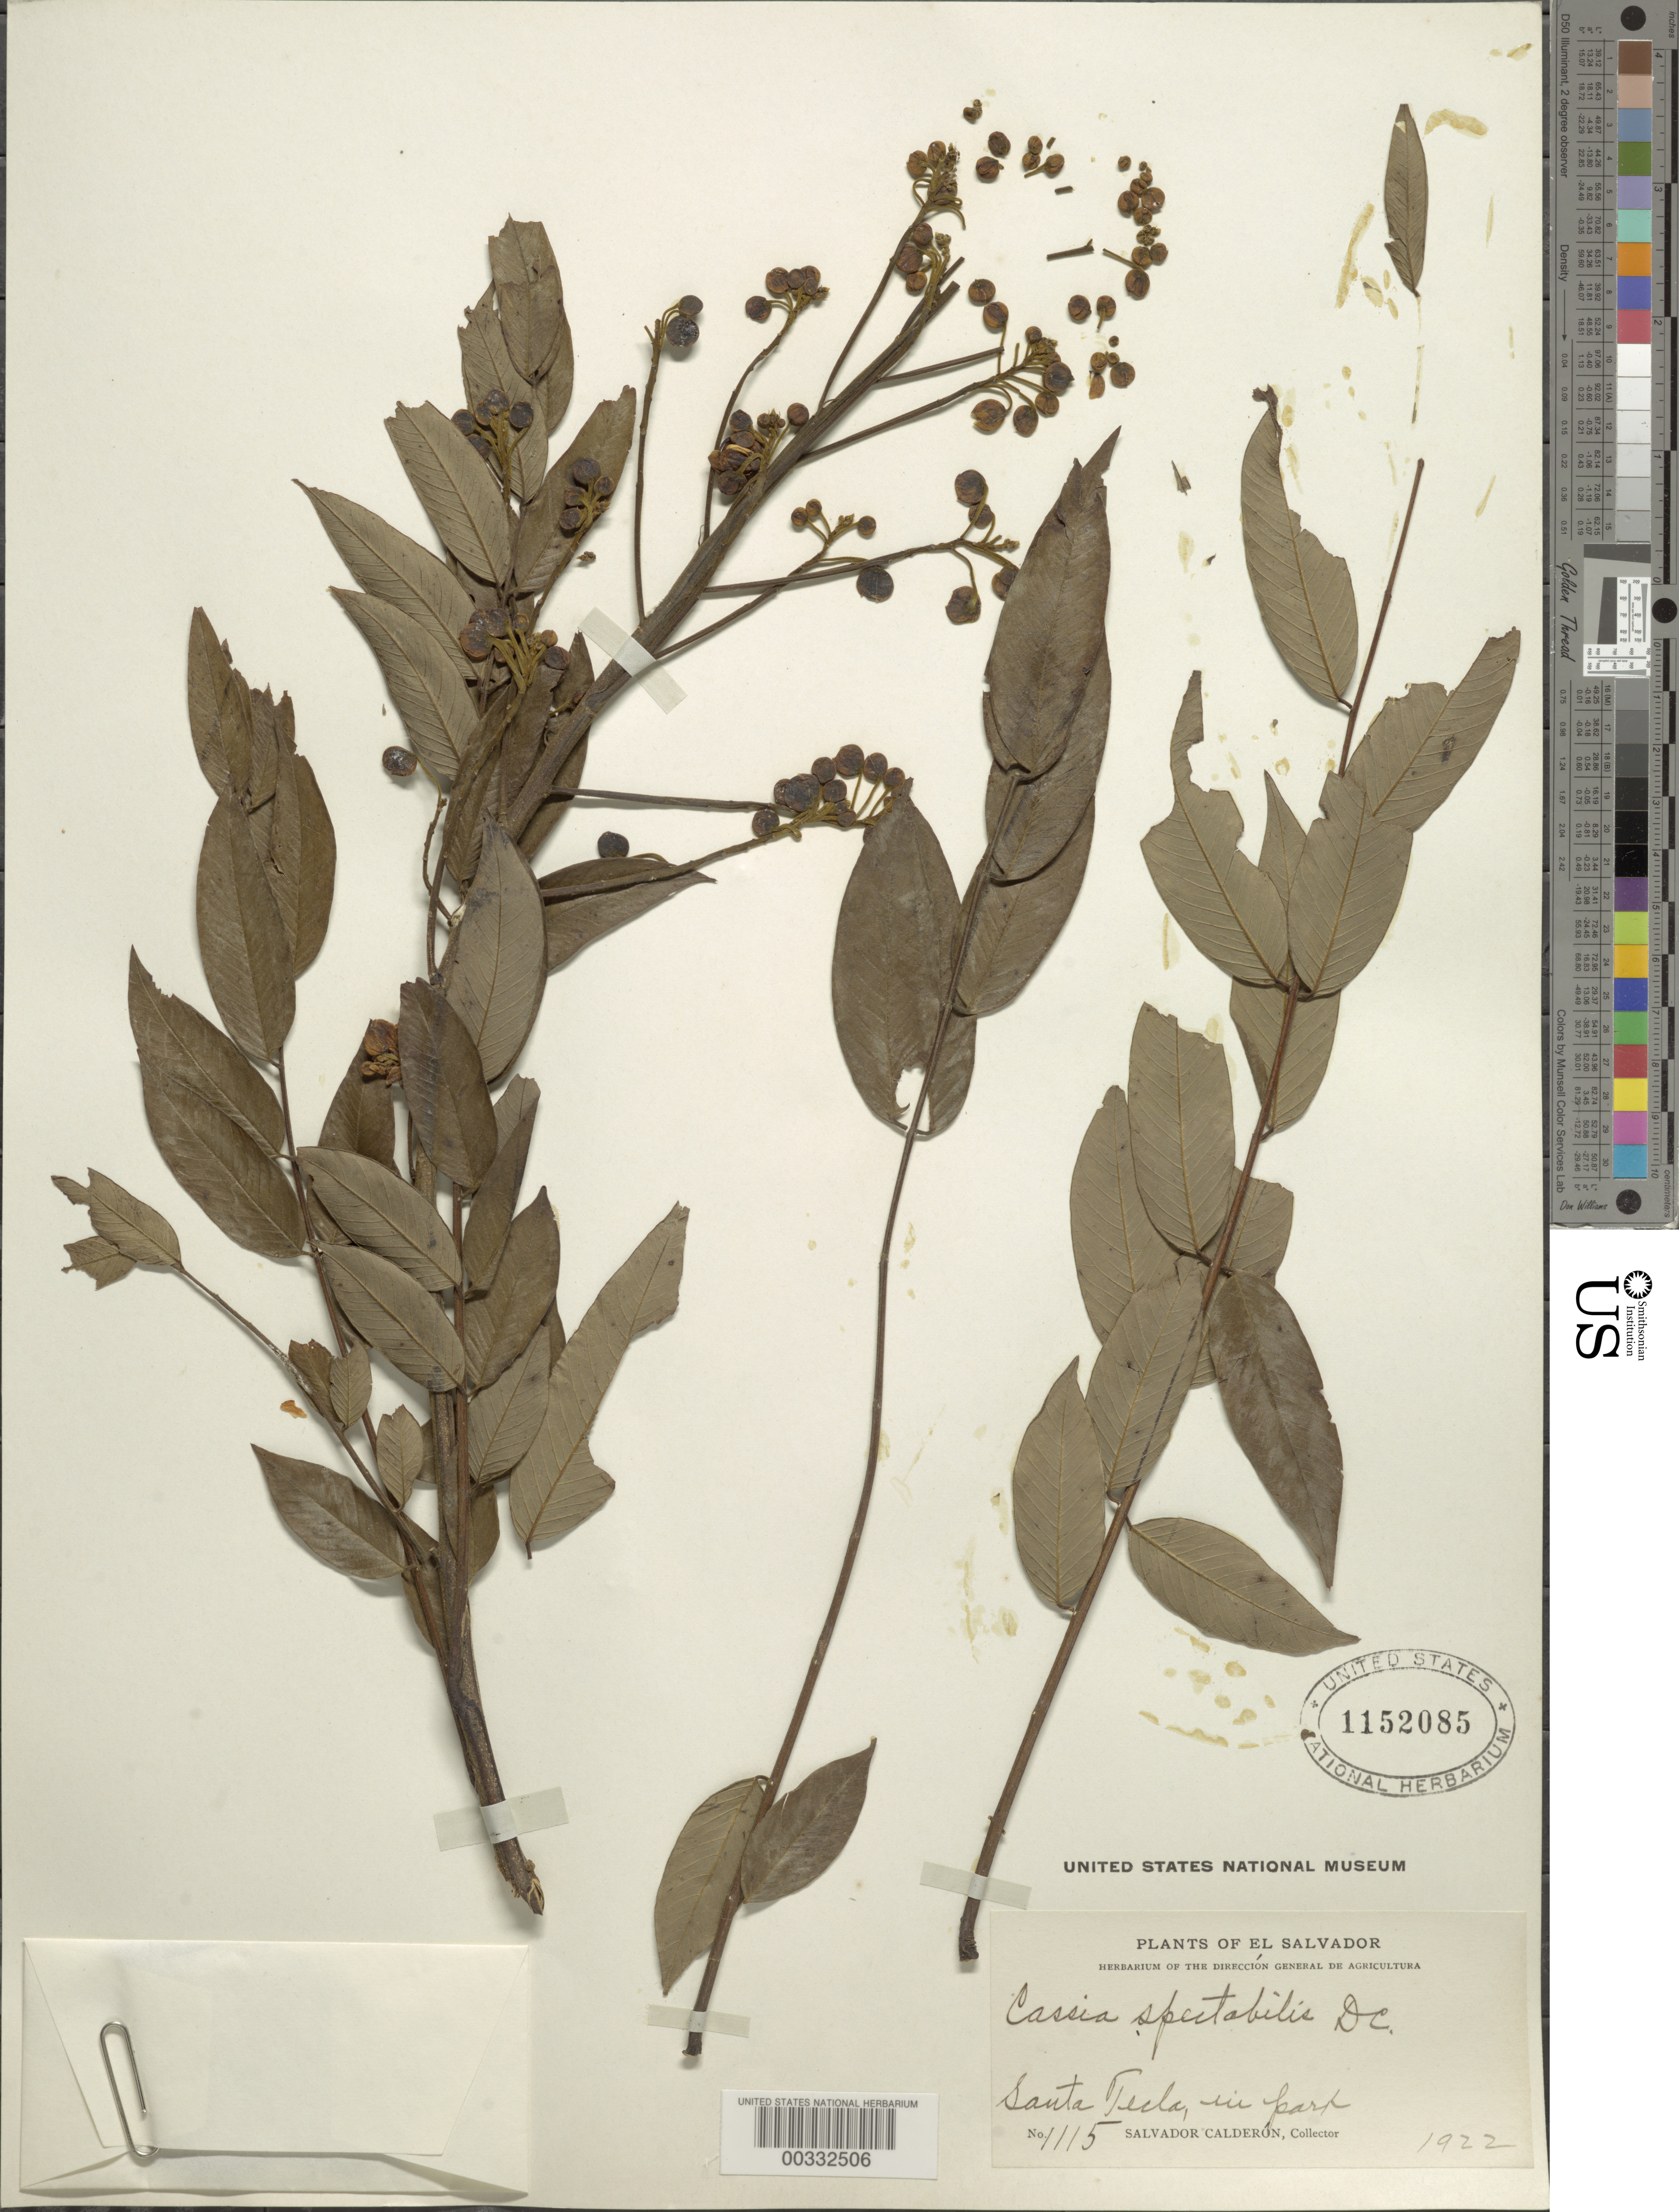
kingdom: Plantae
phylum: Tracheophyta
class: Magnoliopsida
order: Fabales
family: Fabaceae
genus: Senna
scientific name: Senna spectabilis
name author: (DC.) H.S. Irwin & Barneby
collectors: S. Calderón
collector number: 1115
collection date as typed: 1922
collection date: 1922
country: El Salvador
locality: Santa teela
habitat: In park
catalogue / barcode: US 1152085